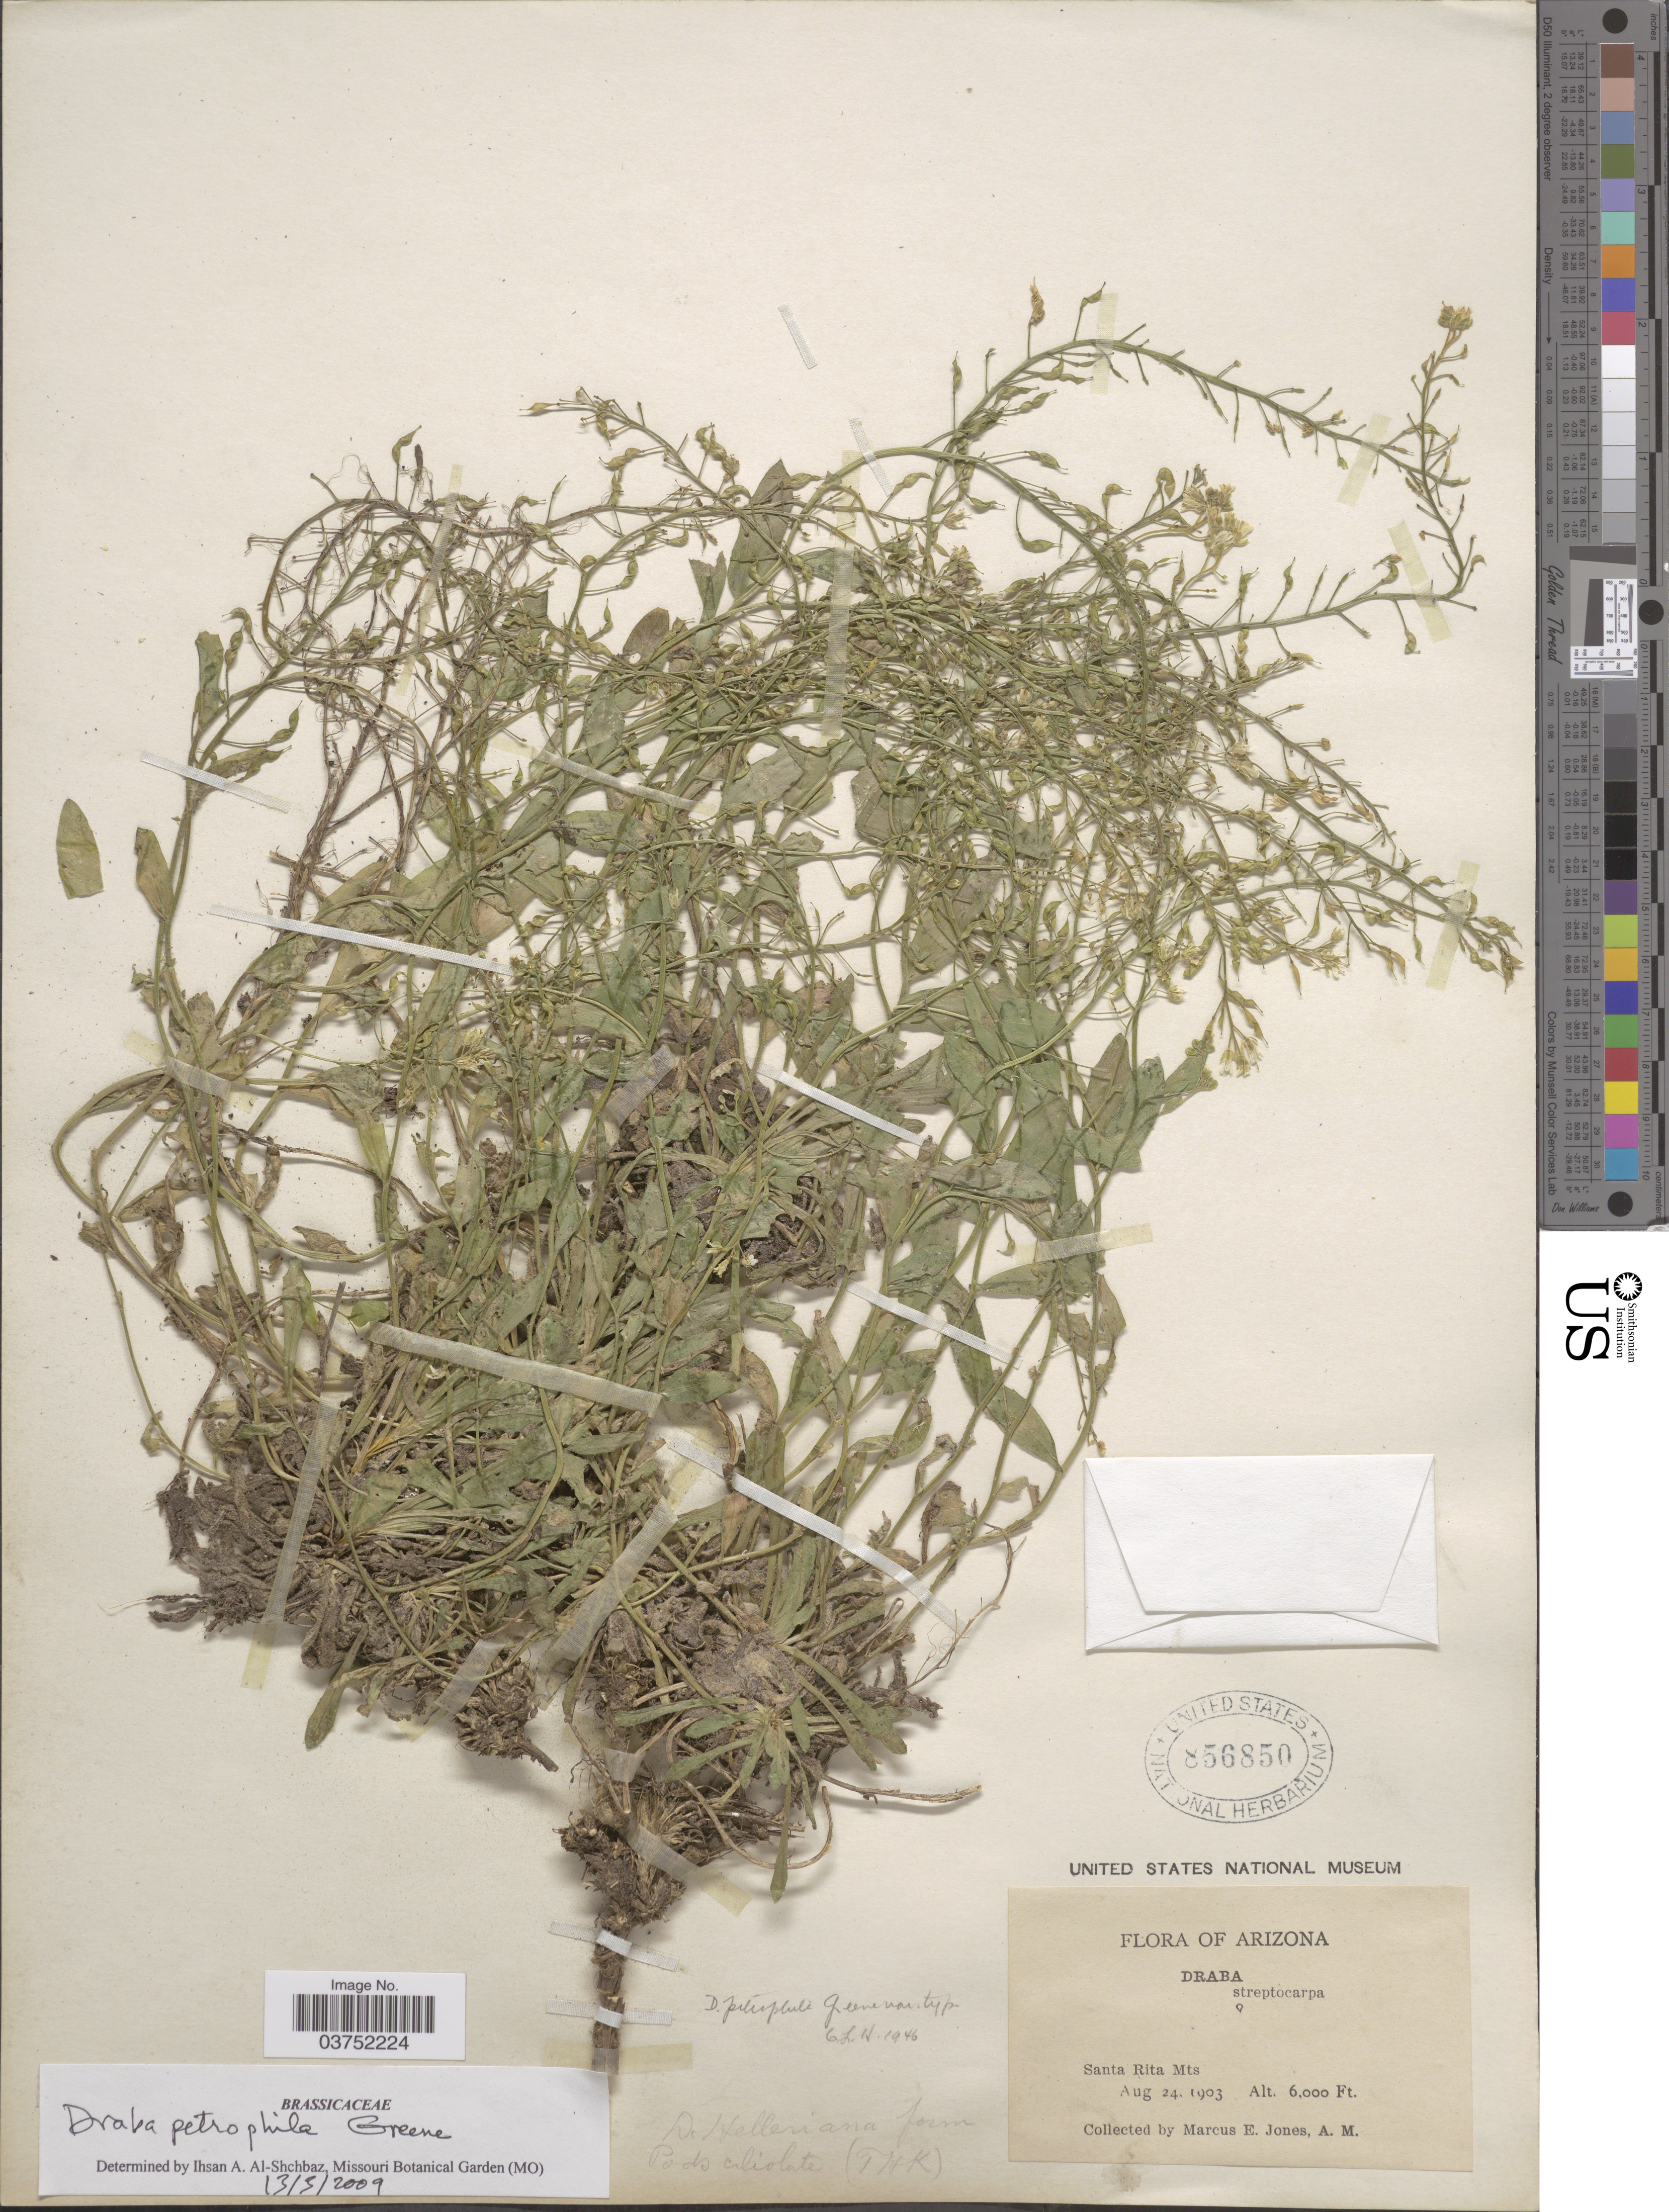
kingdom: Plantae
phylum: Tracheophyta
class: Magnoliopsida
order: Brassicales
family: Brassicaceae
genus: Draba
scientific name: Draba petrophila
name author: Greene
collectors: M. E. Jones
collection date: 1903-08-24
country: United States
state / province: Arizona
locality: Santa Rita Mts.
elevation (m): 1829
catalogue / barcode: US 856850